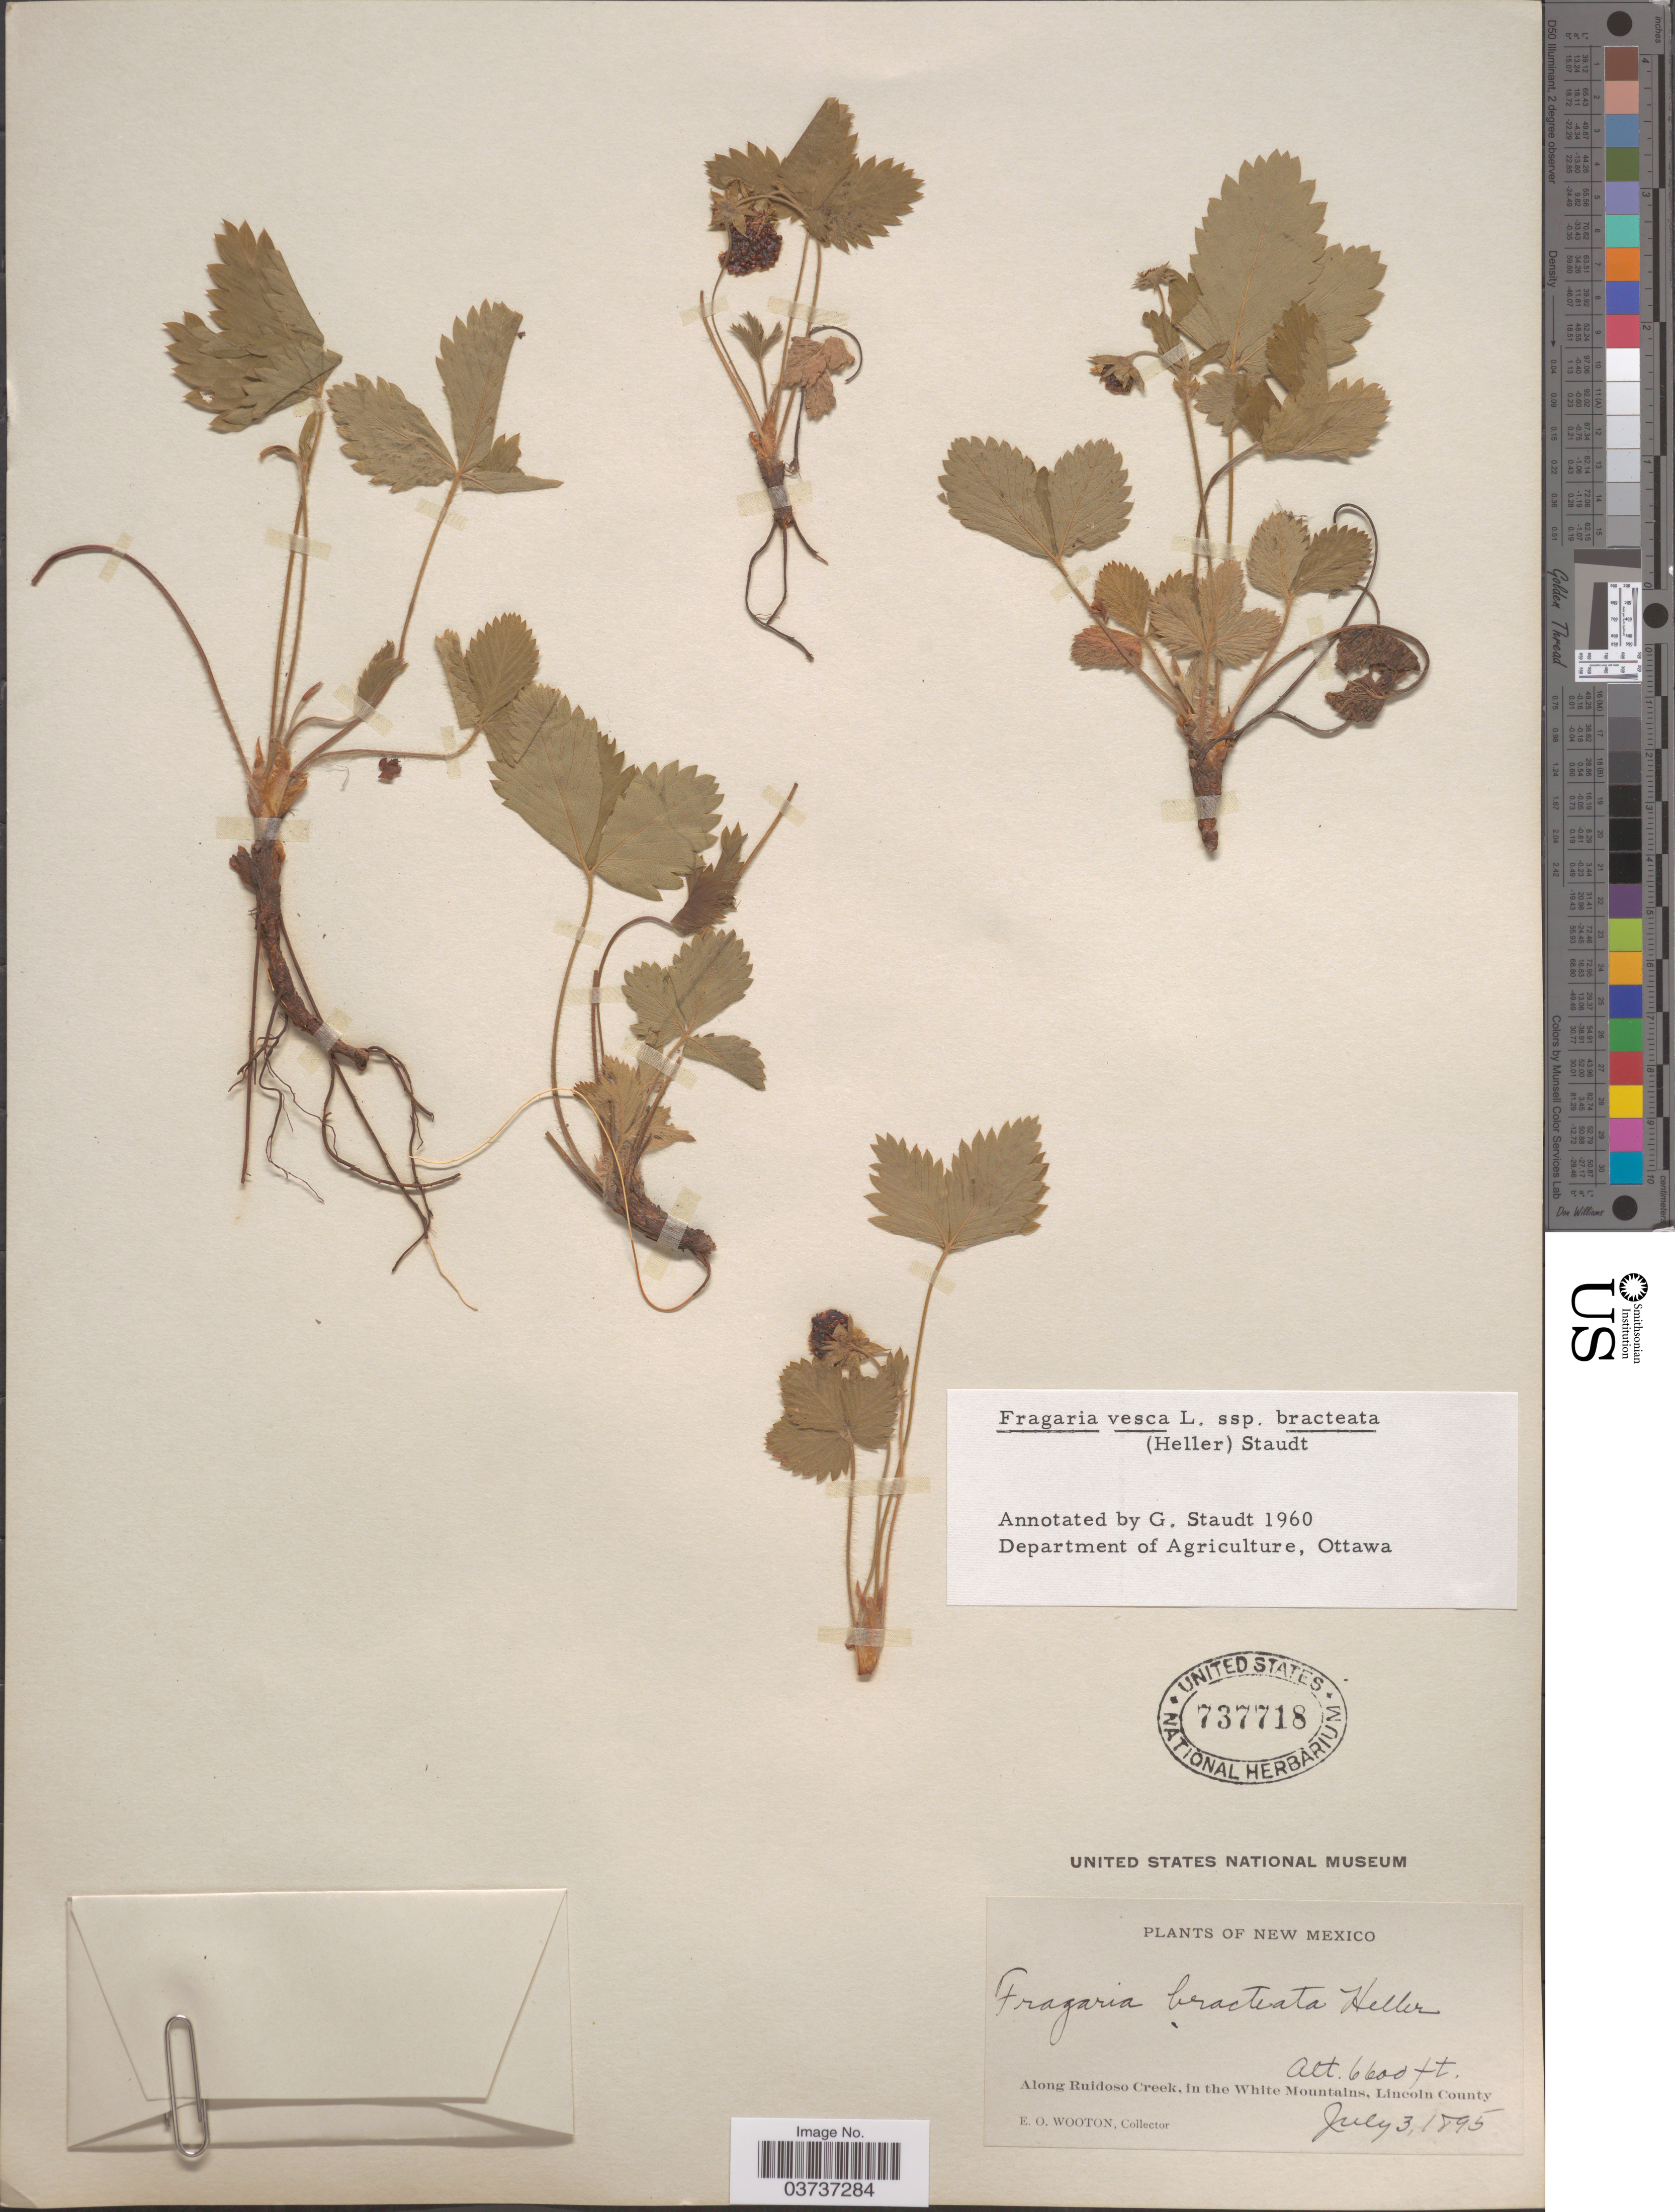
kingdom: Plantae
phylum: Tracheophyta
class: Magnoliopsida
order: Rosales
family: Rosaceae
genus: Fragaria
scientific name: Fragaria vesca var. bracteata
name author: (A. Heller) R.J. Davis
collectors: E. O. Wooton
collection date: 1895-07-03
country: United States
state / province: New Mexico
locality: Along Ruidoso Creek, in the White Mountains, Lincoln County.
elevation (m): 2012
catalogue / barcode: US 737718